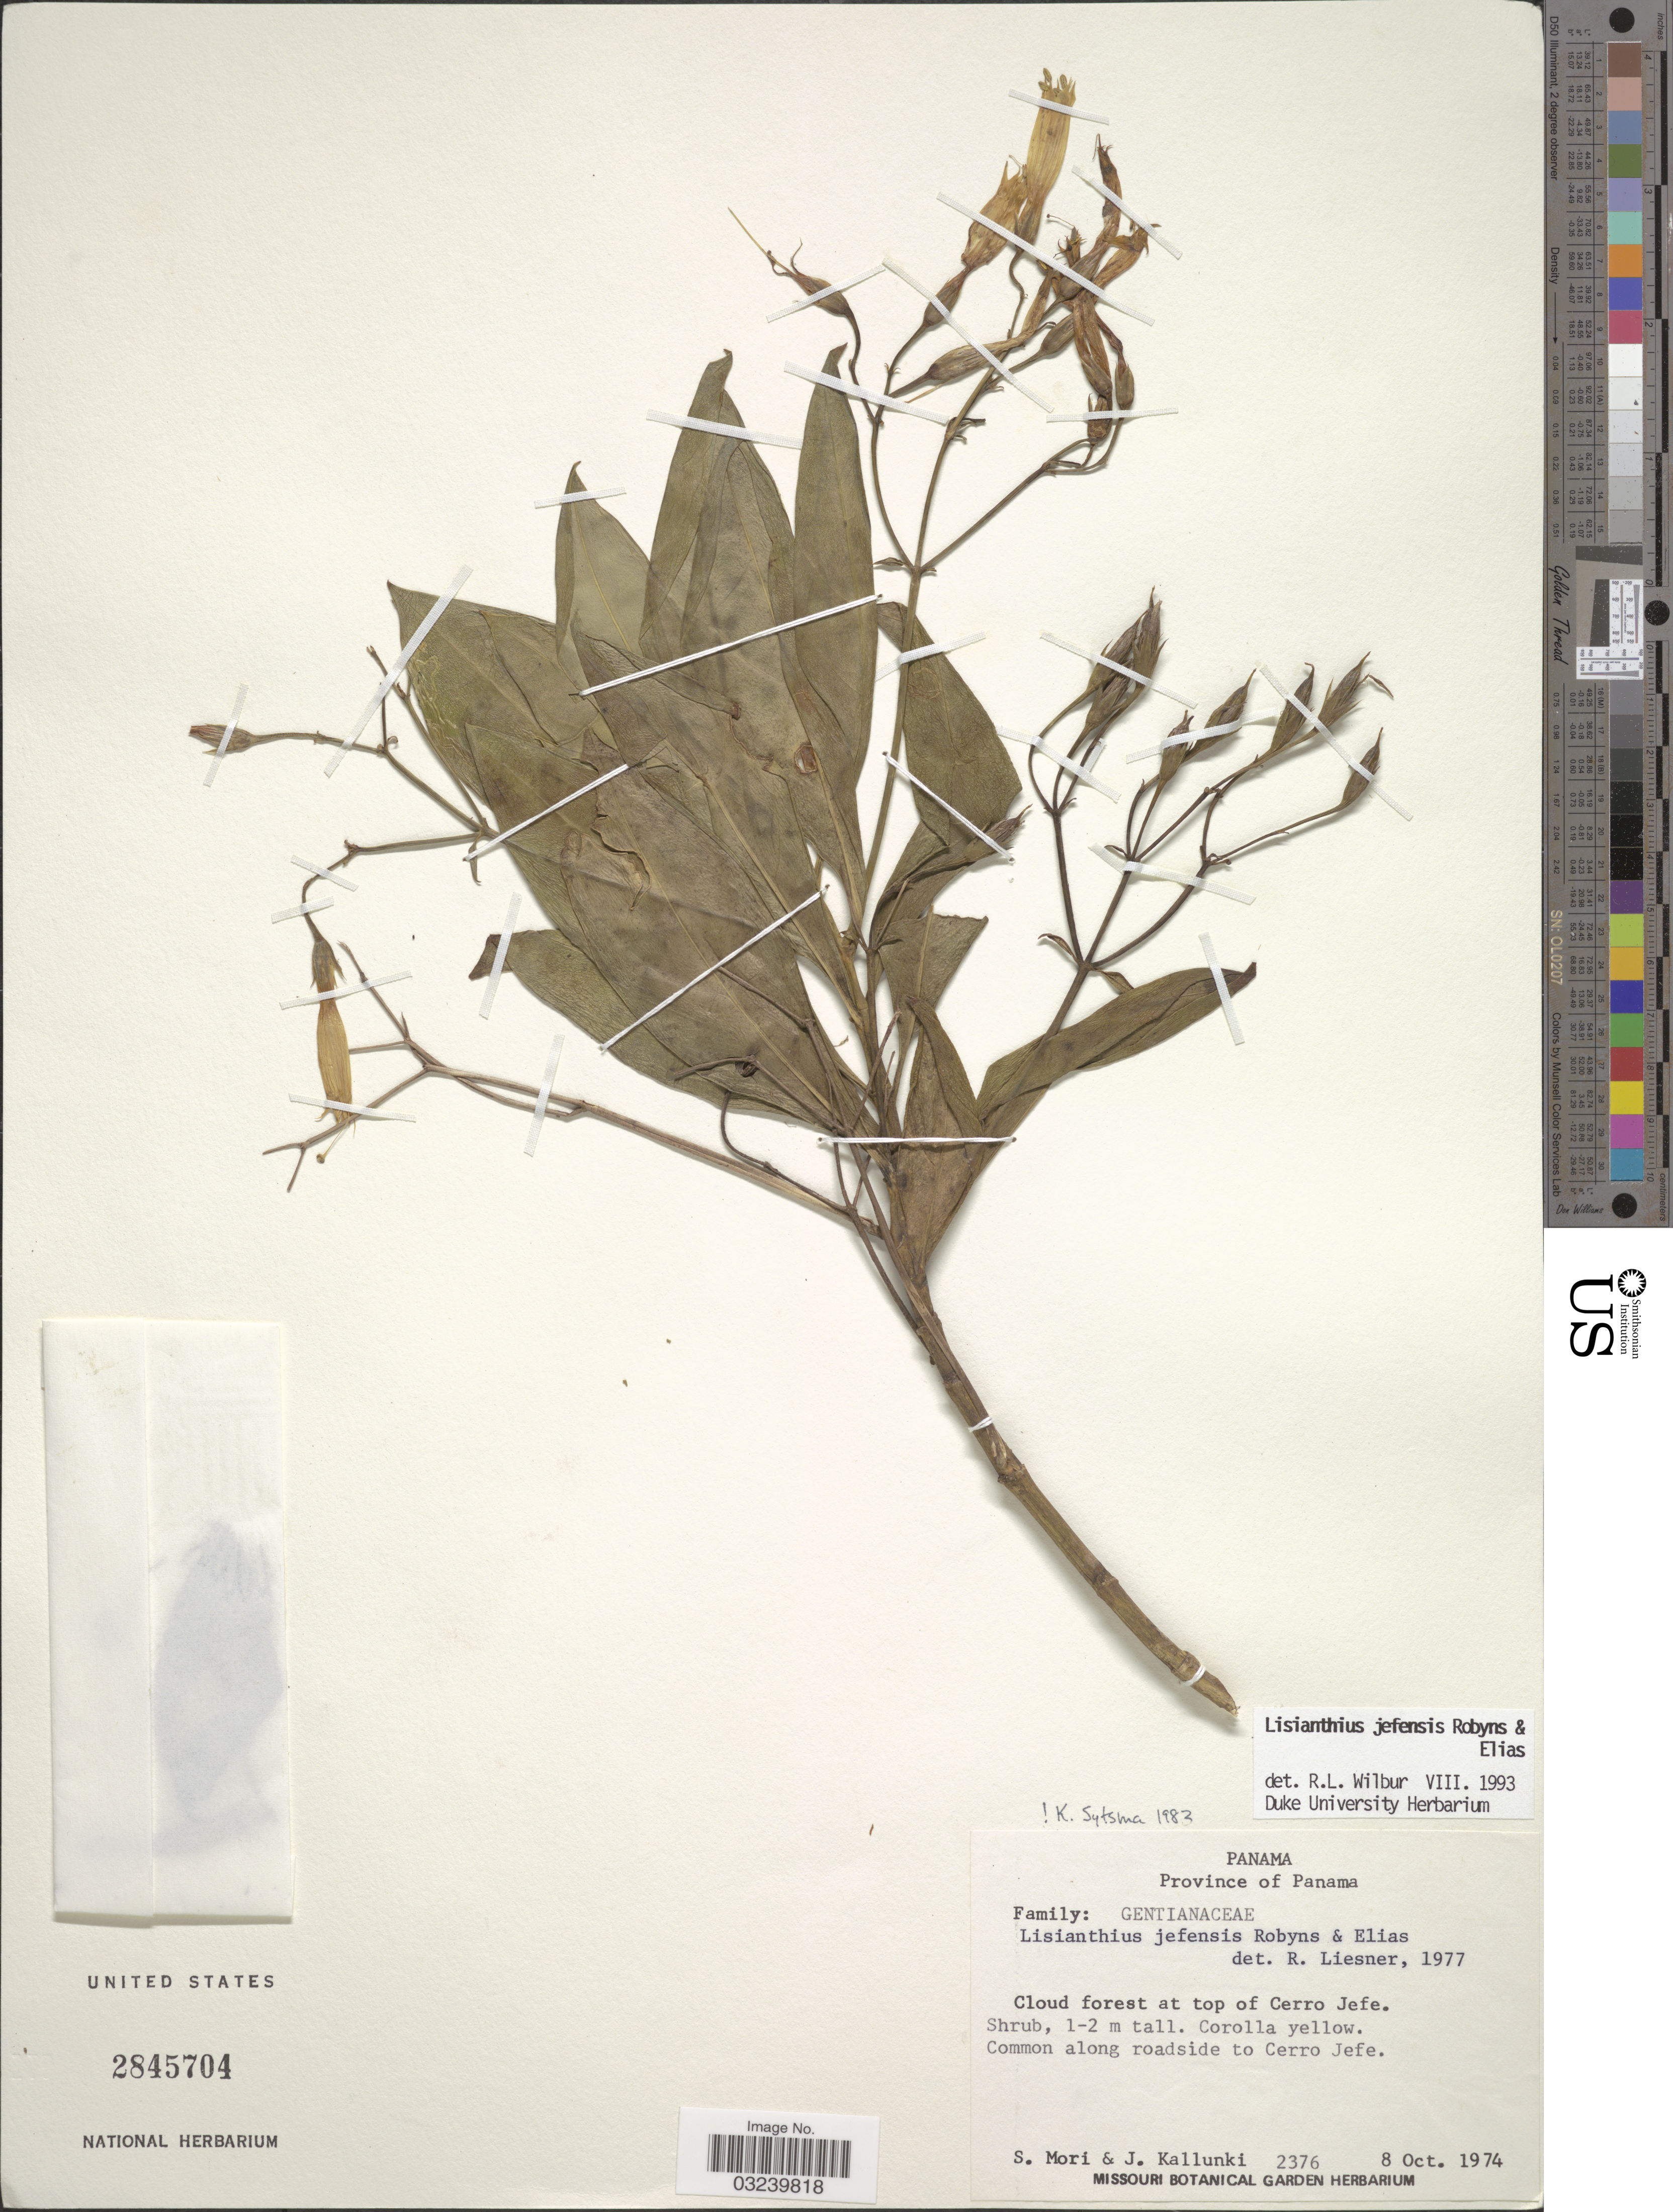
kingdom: Plantae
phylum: Tracheophyta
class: Magnoliopsida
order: Gentianales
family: Gentianaceae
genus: Lisianthius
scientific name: Lisianthius jefensis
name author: A. Robyns & T. S. Elias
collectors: S. Mori & J. Kallunki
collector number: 2376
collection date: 1974-10-08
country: Panama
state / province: Panamá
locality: Cloud forest at top of Cerro Jefe. Common along roadside to Cerro Jefe.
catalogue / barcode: US 2845704